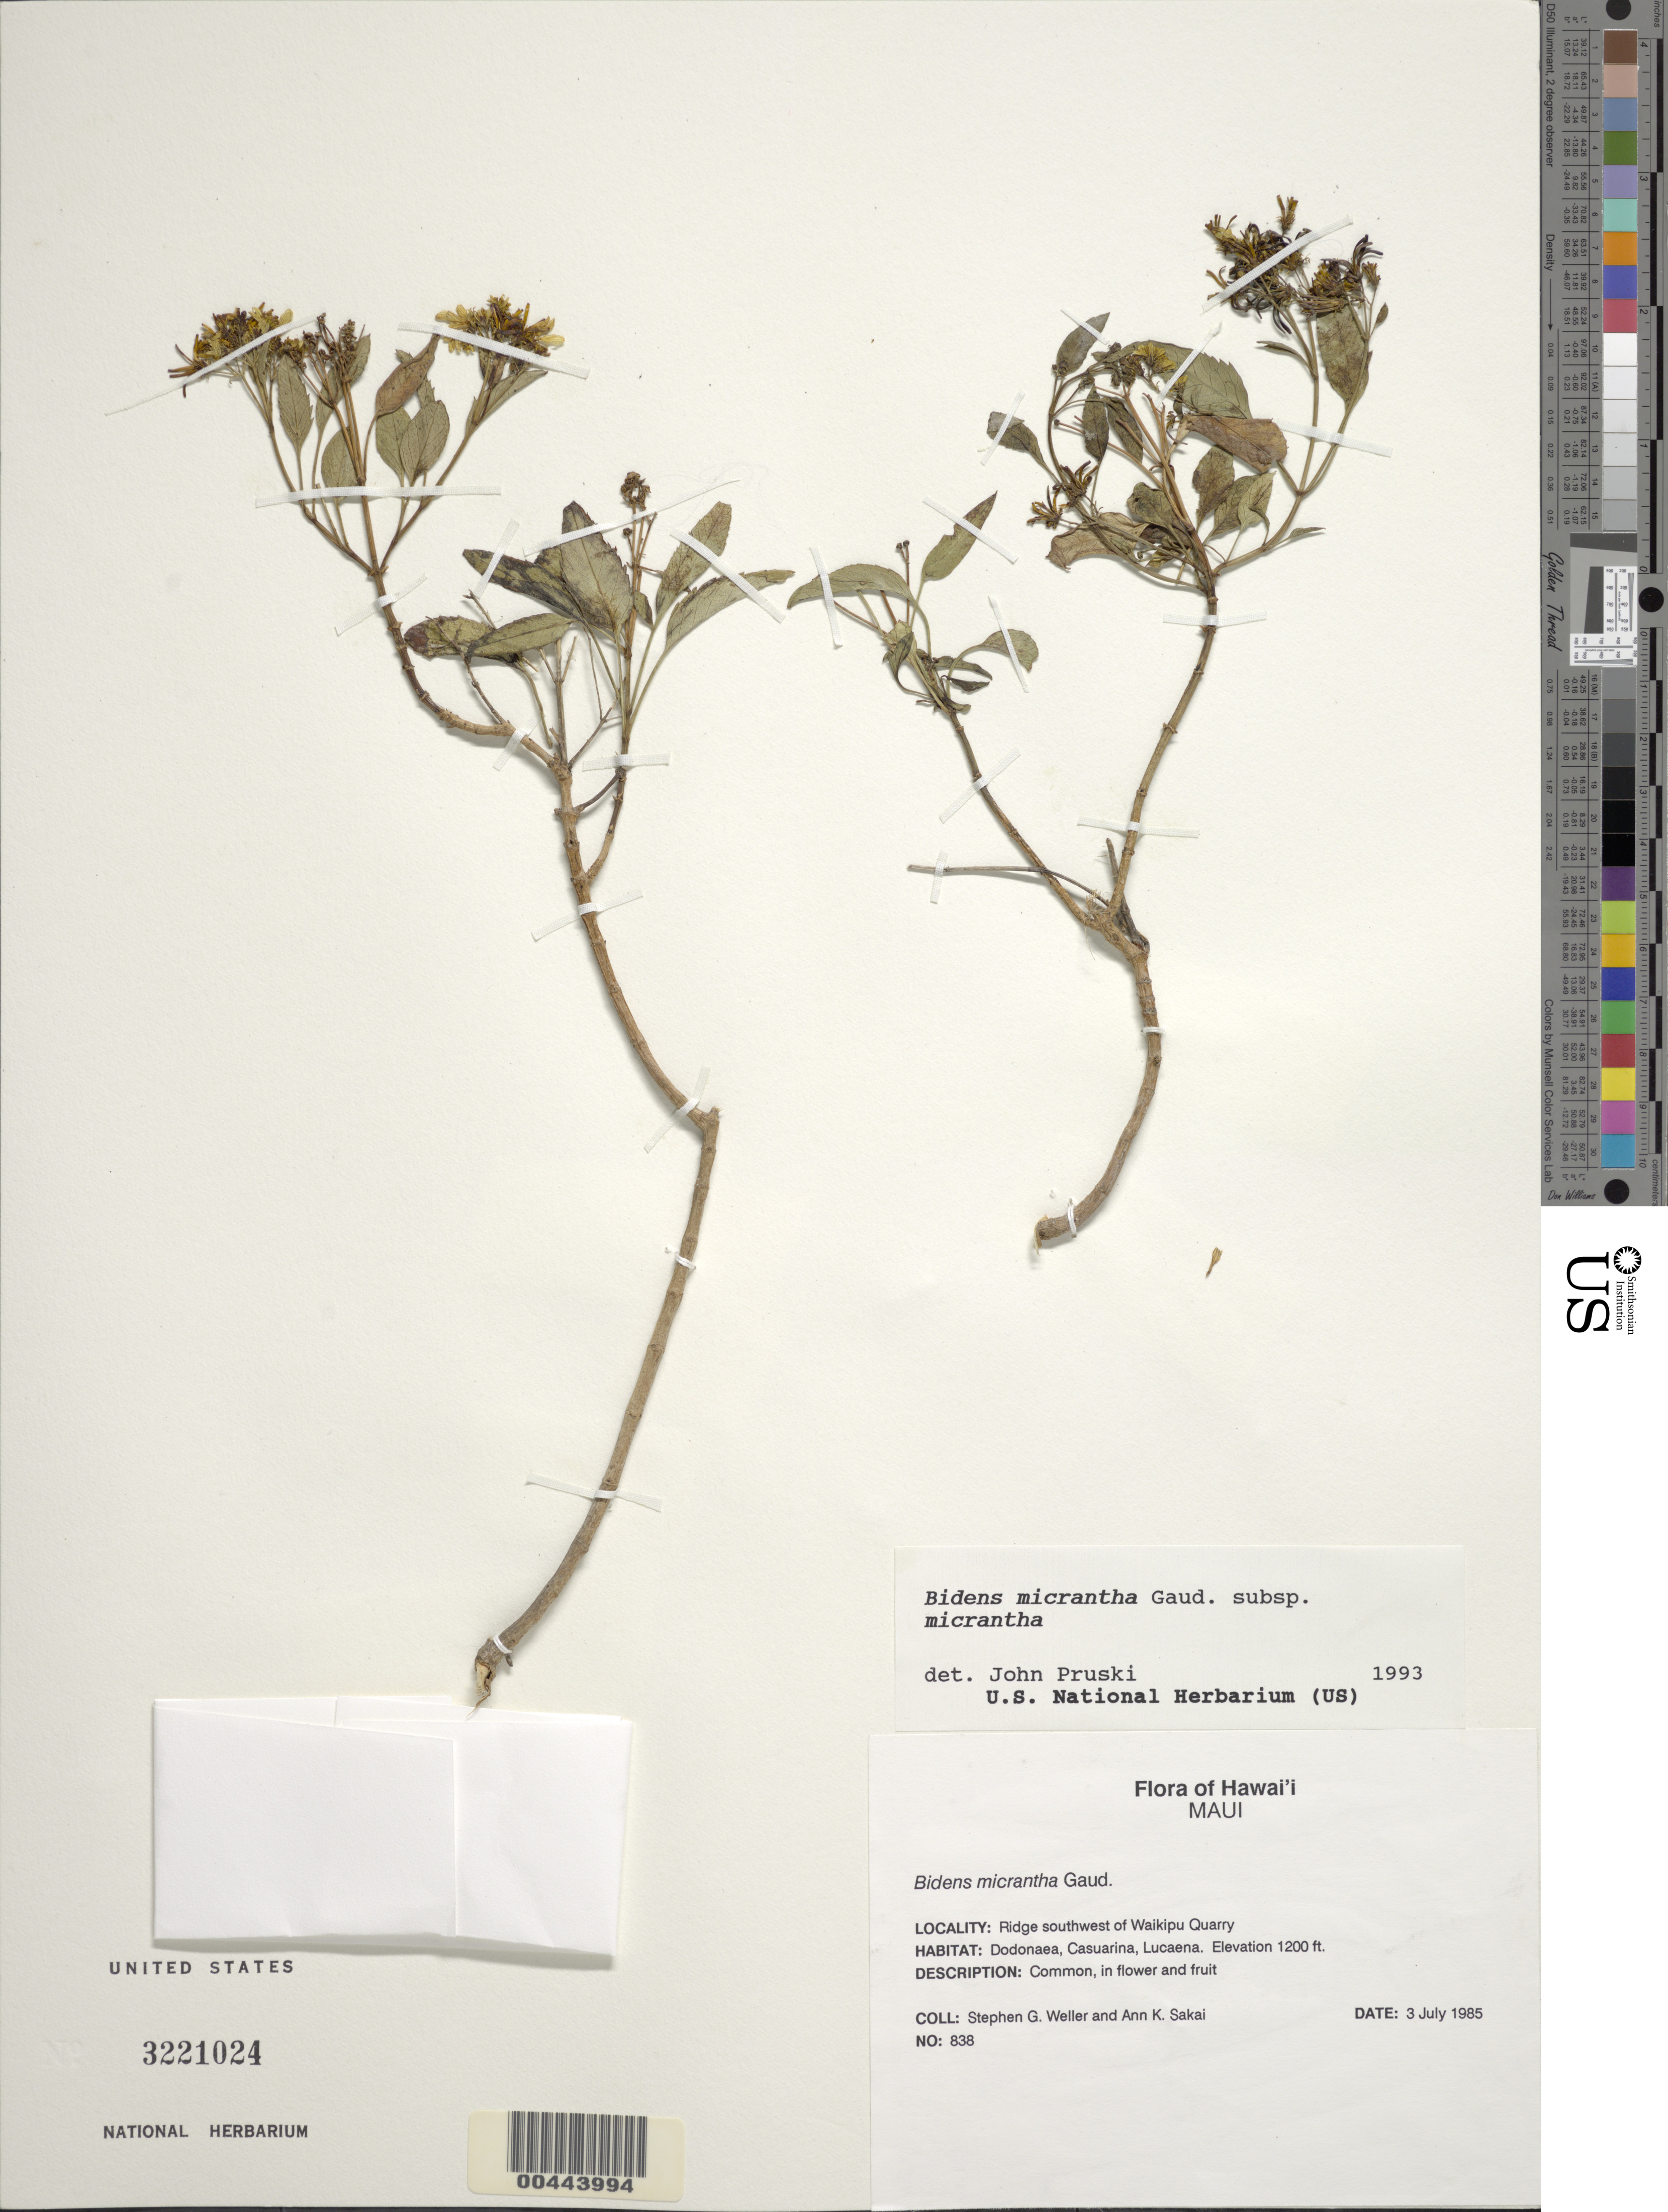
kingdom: Plantae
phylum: Tracheophyta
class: Magnoliopsida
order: Asterales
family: Asteraceae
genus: Bidens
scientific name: Bidens micrantha subsp. micrantha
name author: Gaudich. ex Cass.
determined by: Pruski, J. F.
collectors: S. G. Weller & A. Sakai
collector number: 838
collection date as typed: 3 Jul 1985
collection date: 1985-07-03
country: United States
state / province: Hawaii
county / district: Maui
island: Maui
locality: Ridge SW of Waikipu Quarry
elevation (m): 366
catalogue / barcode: US 3221024